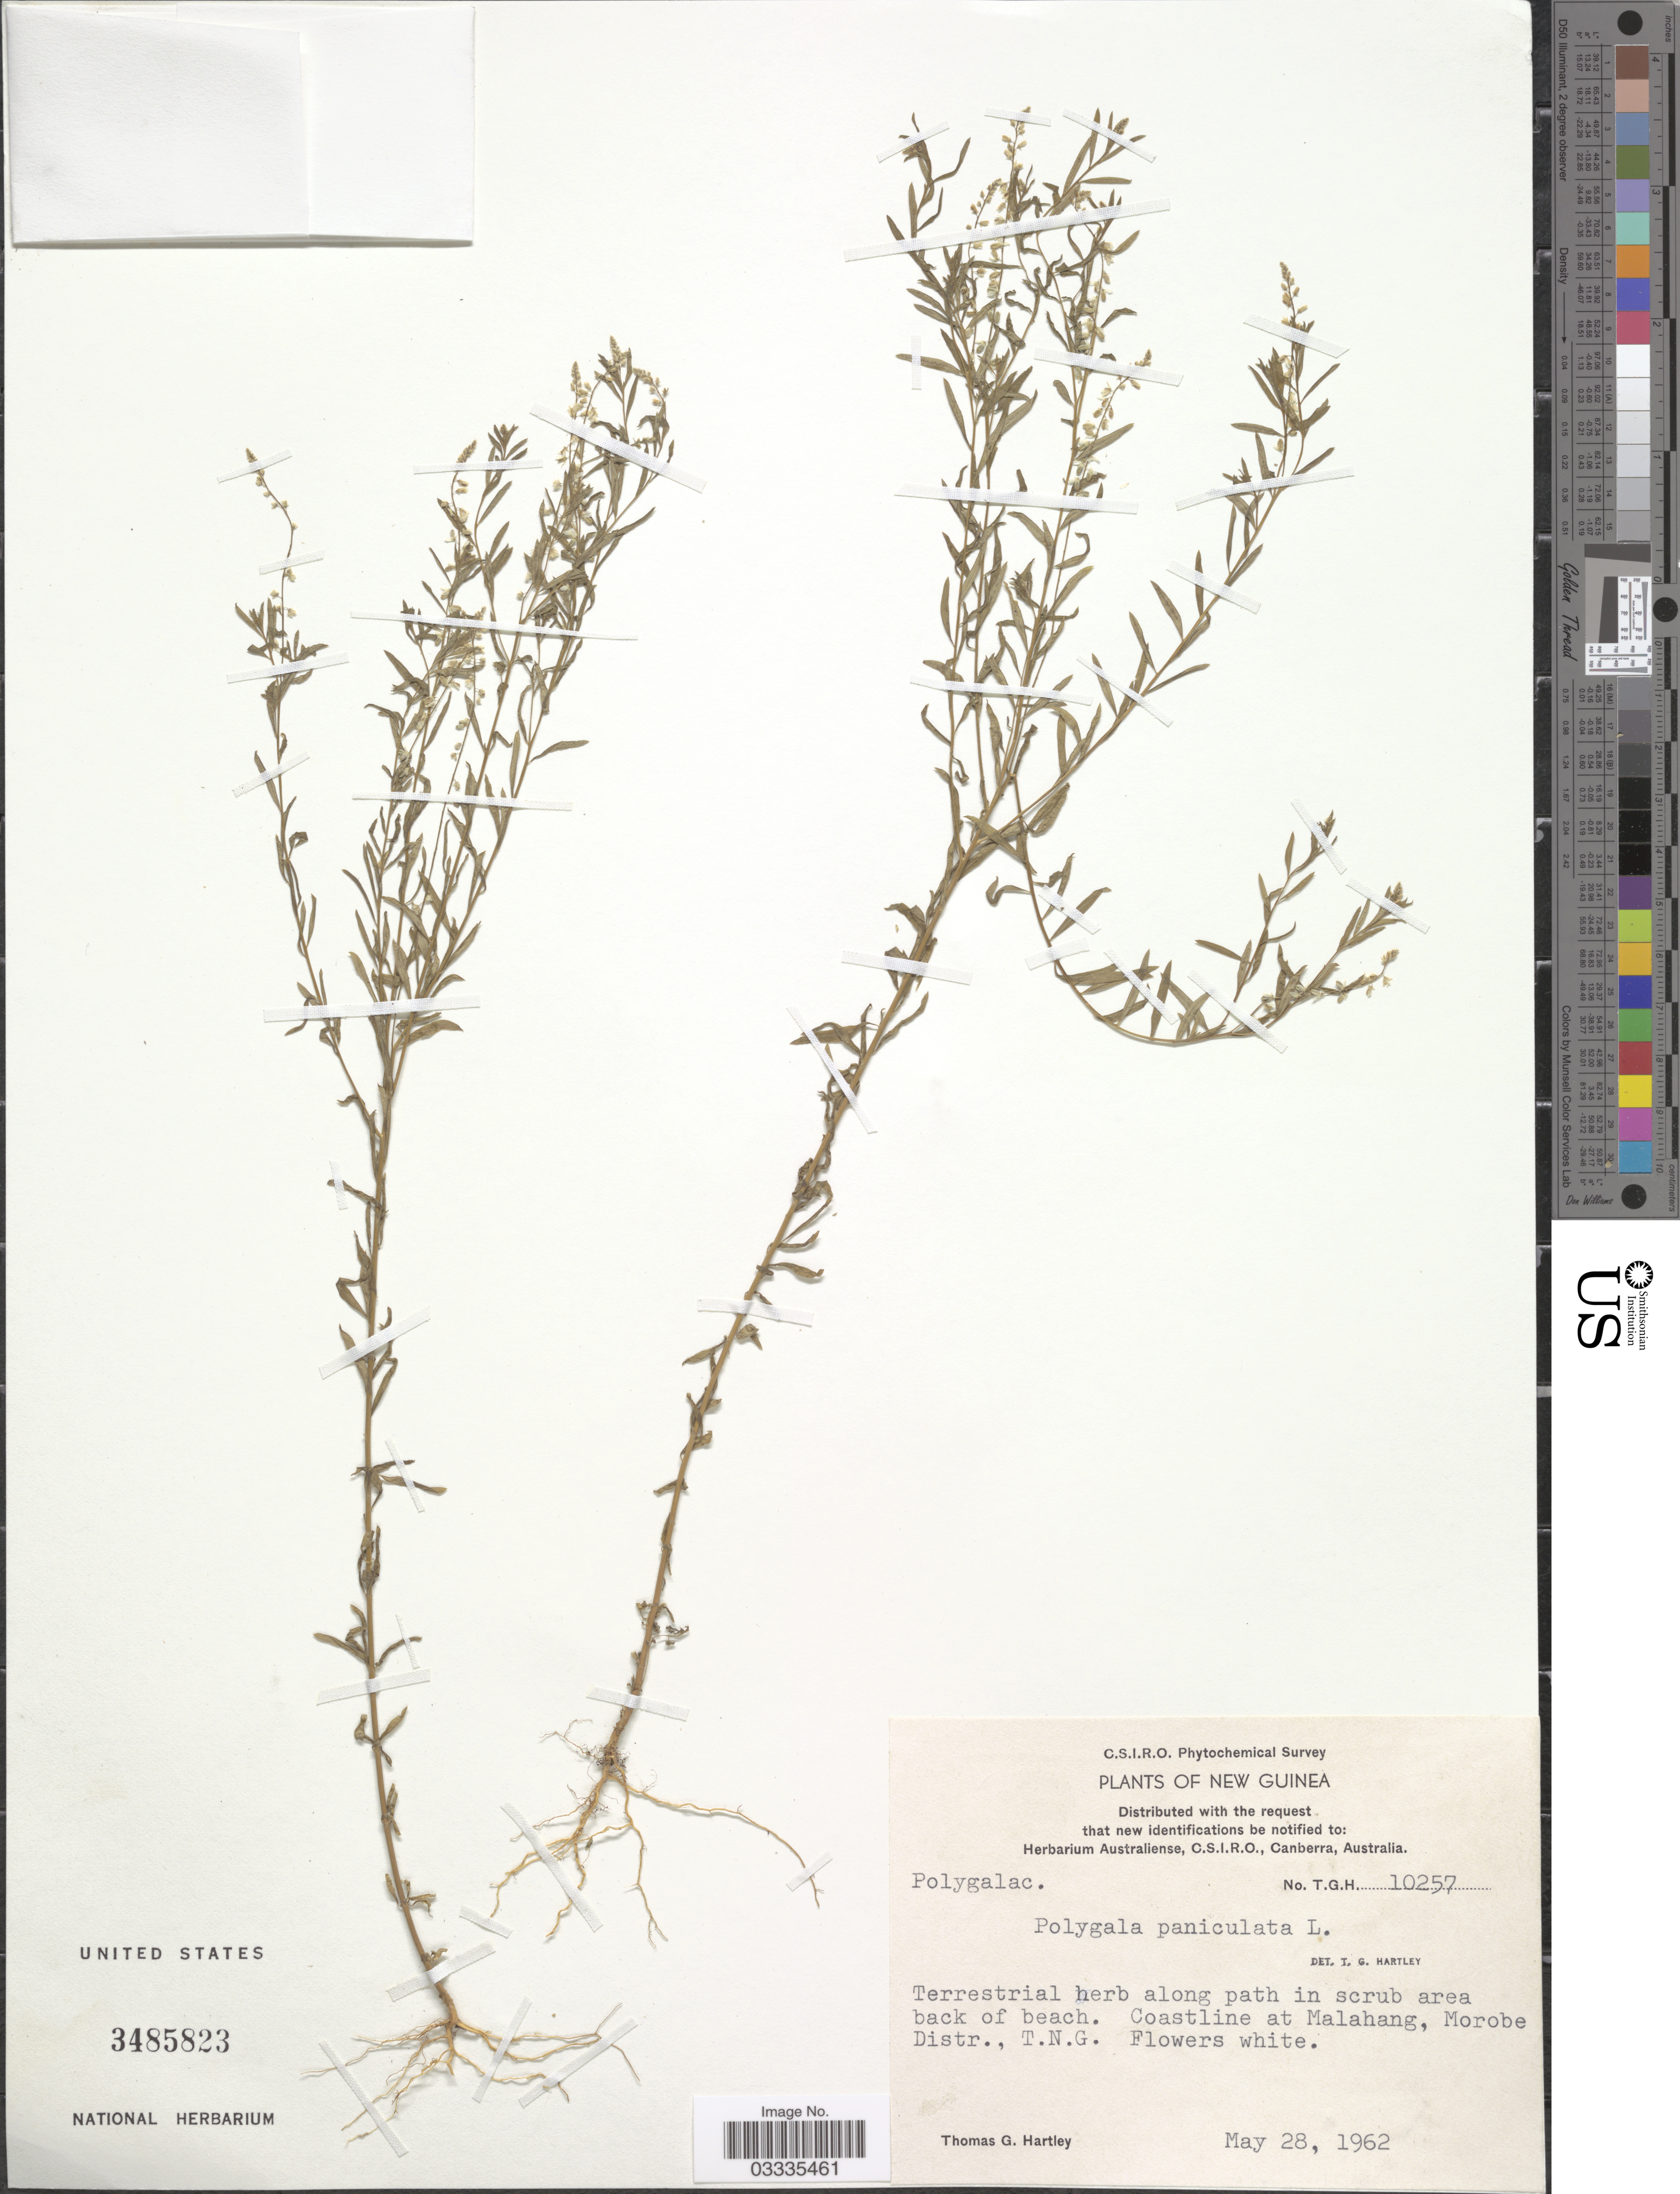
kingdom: Plantae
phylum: Tracheophyta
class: Magnoliopsida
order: Fabales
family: Polygalaceae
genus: Polygala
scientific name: Polygala paniculata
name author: L.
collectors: T. G. Hartley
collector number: TGH10257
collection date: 1962-05-28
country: Papua New Guinea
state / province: Morobe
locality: New Guinea. Coastline at Malahang, Morobe Distr., T.N.G.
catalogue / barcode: US 3485823